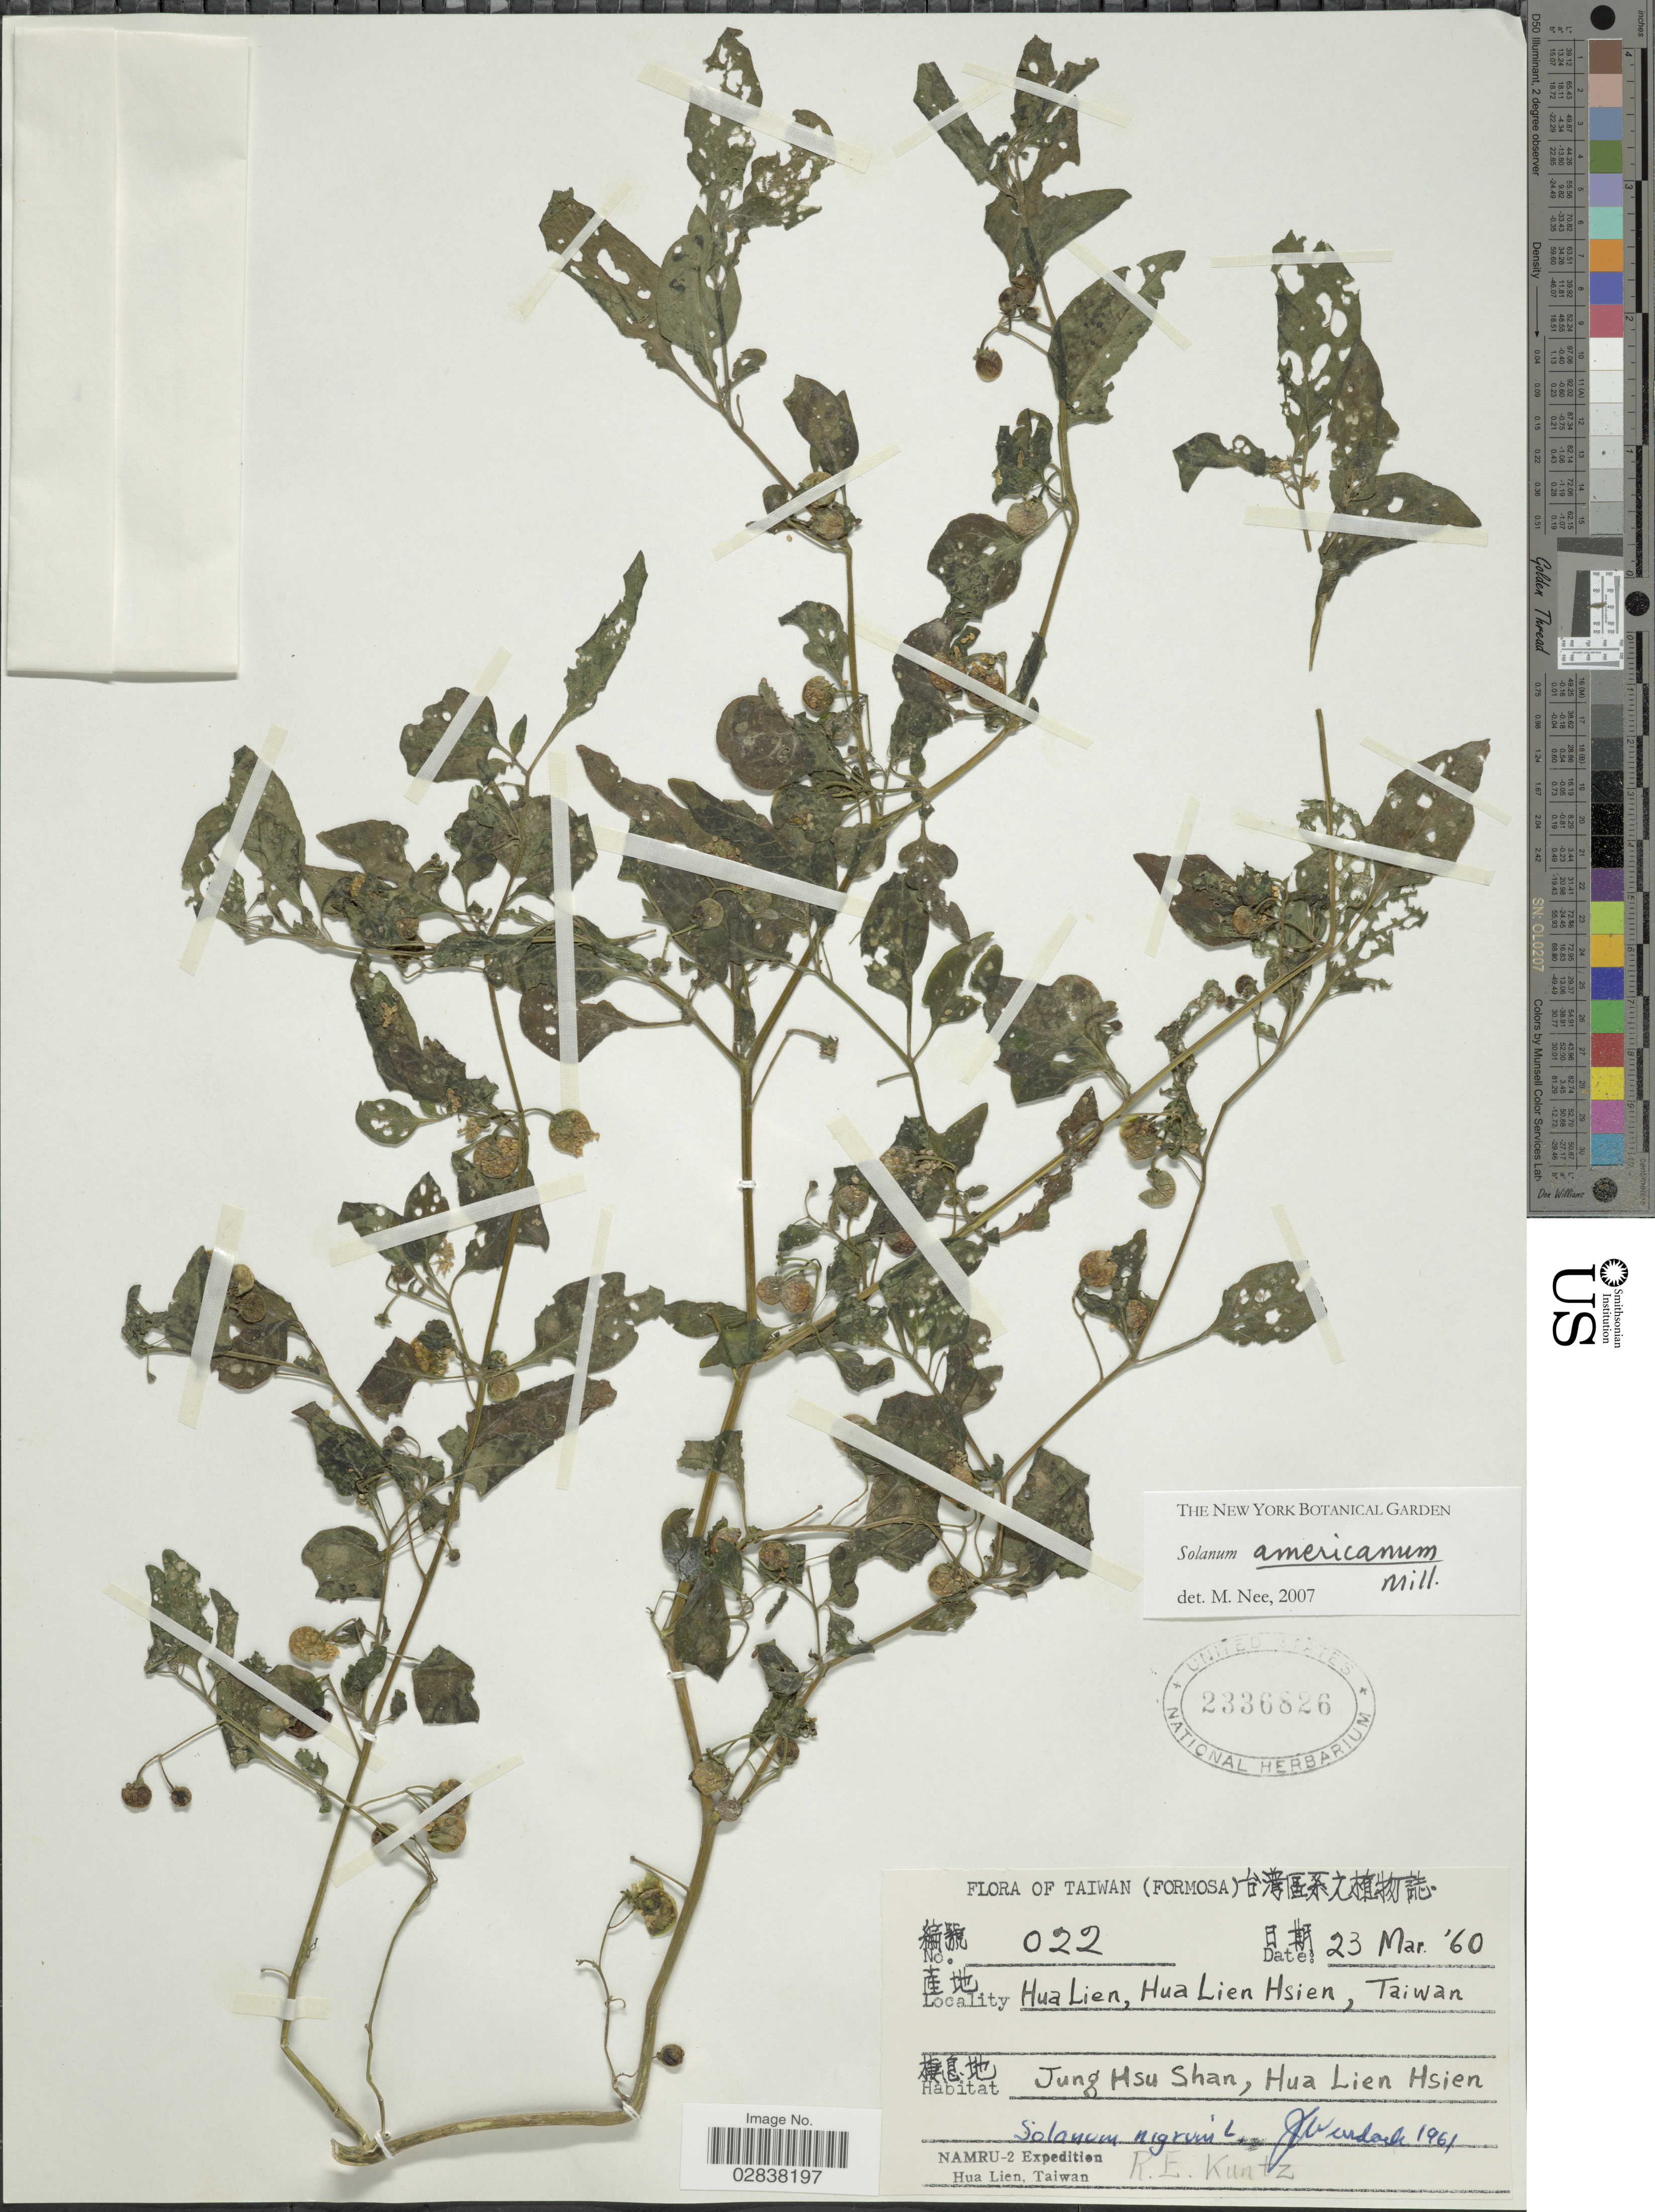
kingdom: Plantae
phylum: Tracheophyta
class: Magnoliopsida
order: Solanales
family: Solanaceae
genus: Solanum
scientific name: Solanum americanum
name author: Mill.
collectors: R. E. Kuntz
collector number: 022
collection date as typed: Transcribed d/m/y: 23/3/60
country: Taiwan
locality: Formosa, Hua Lien, Hua Lien Hsien, Jung Hsu Shan, Hua Lien Hsien, Namru-2.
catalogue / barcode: US 2336826